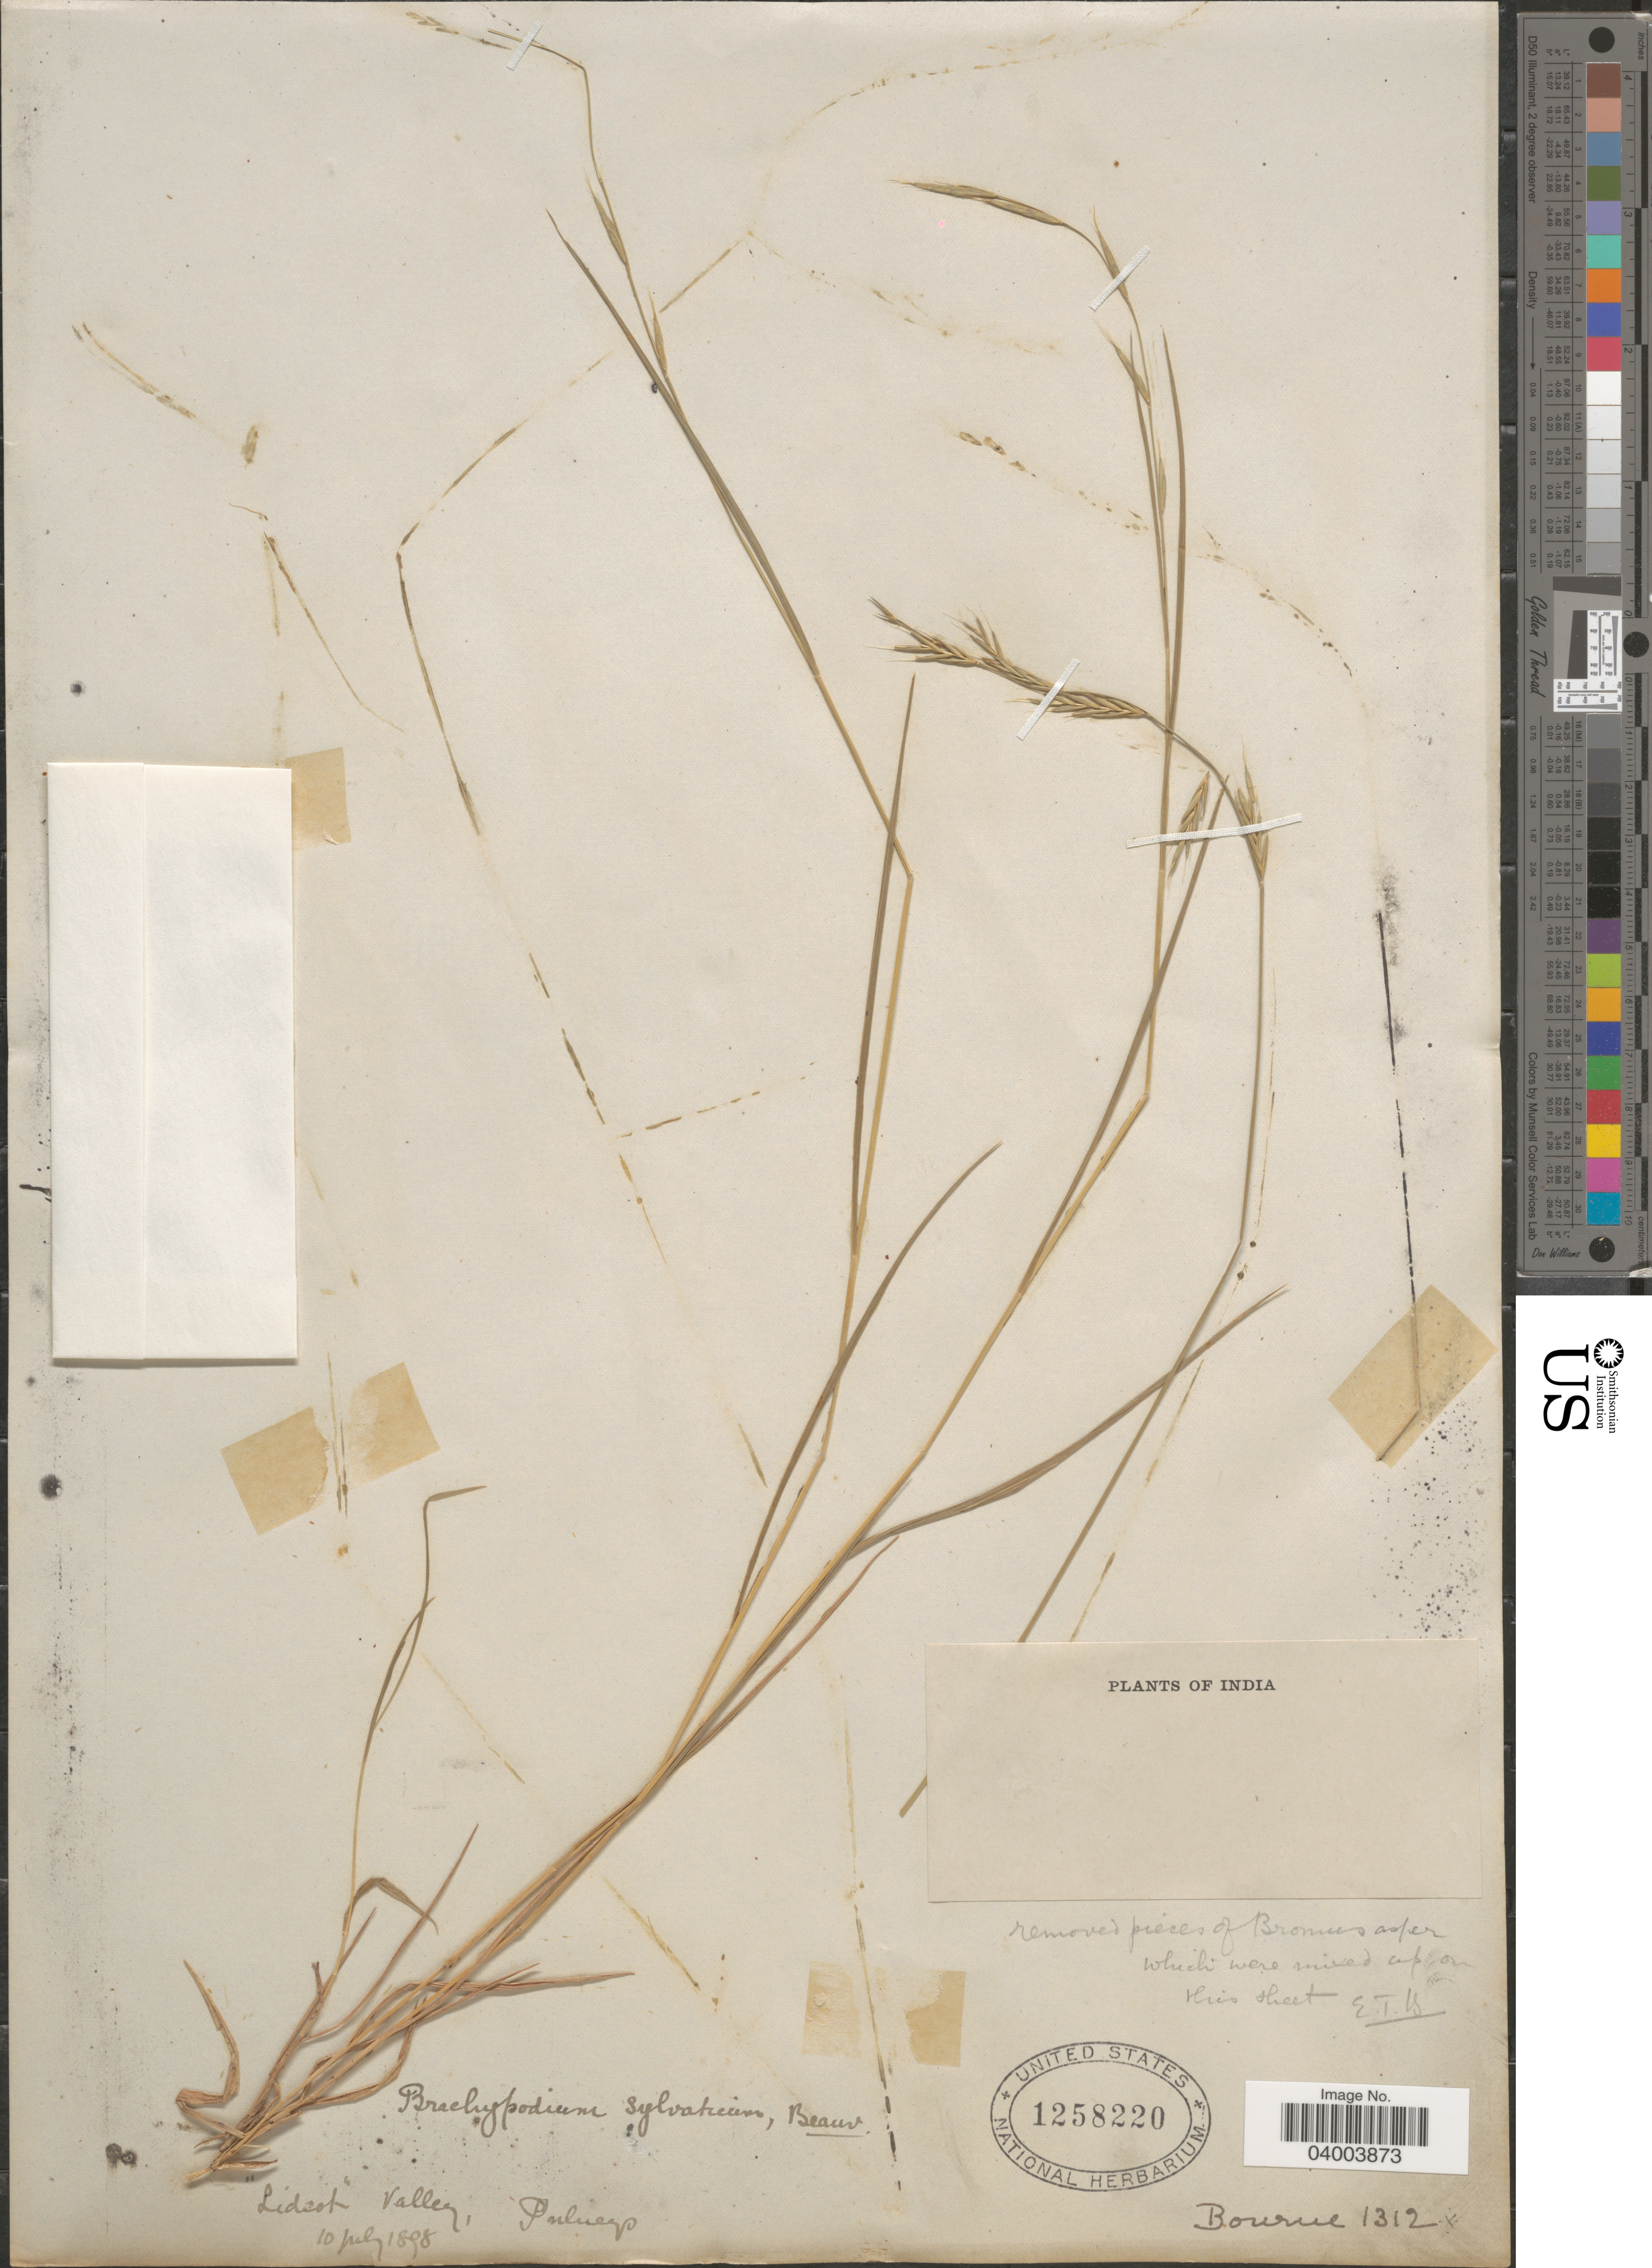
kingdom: Plantae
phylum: Tracheophyta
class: Liliopsida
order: Poales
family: Poaceae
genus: Brachypodium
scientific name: Brachypodium sylvaticum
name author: (Huds.) P. Beauv.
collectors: -- Bourne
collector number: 1312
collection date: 1898-07-10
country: India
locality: Lidcot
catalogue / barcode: US 1258220